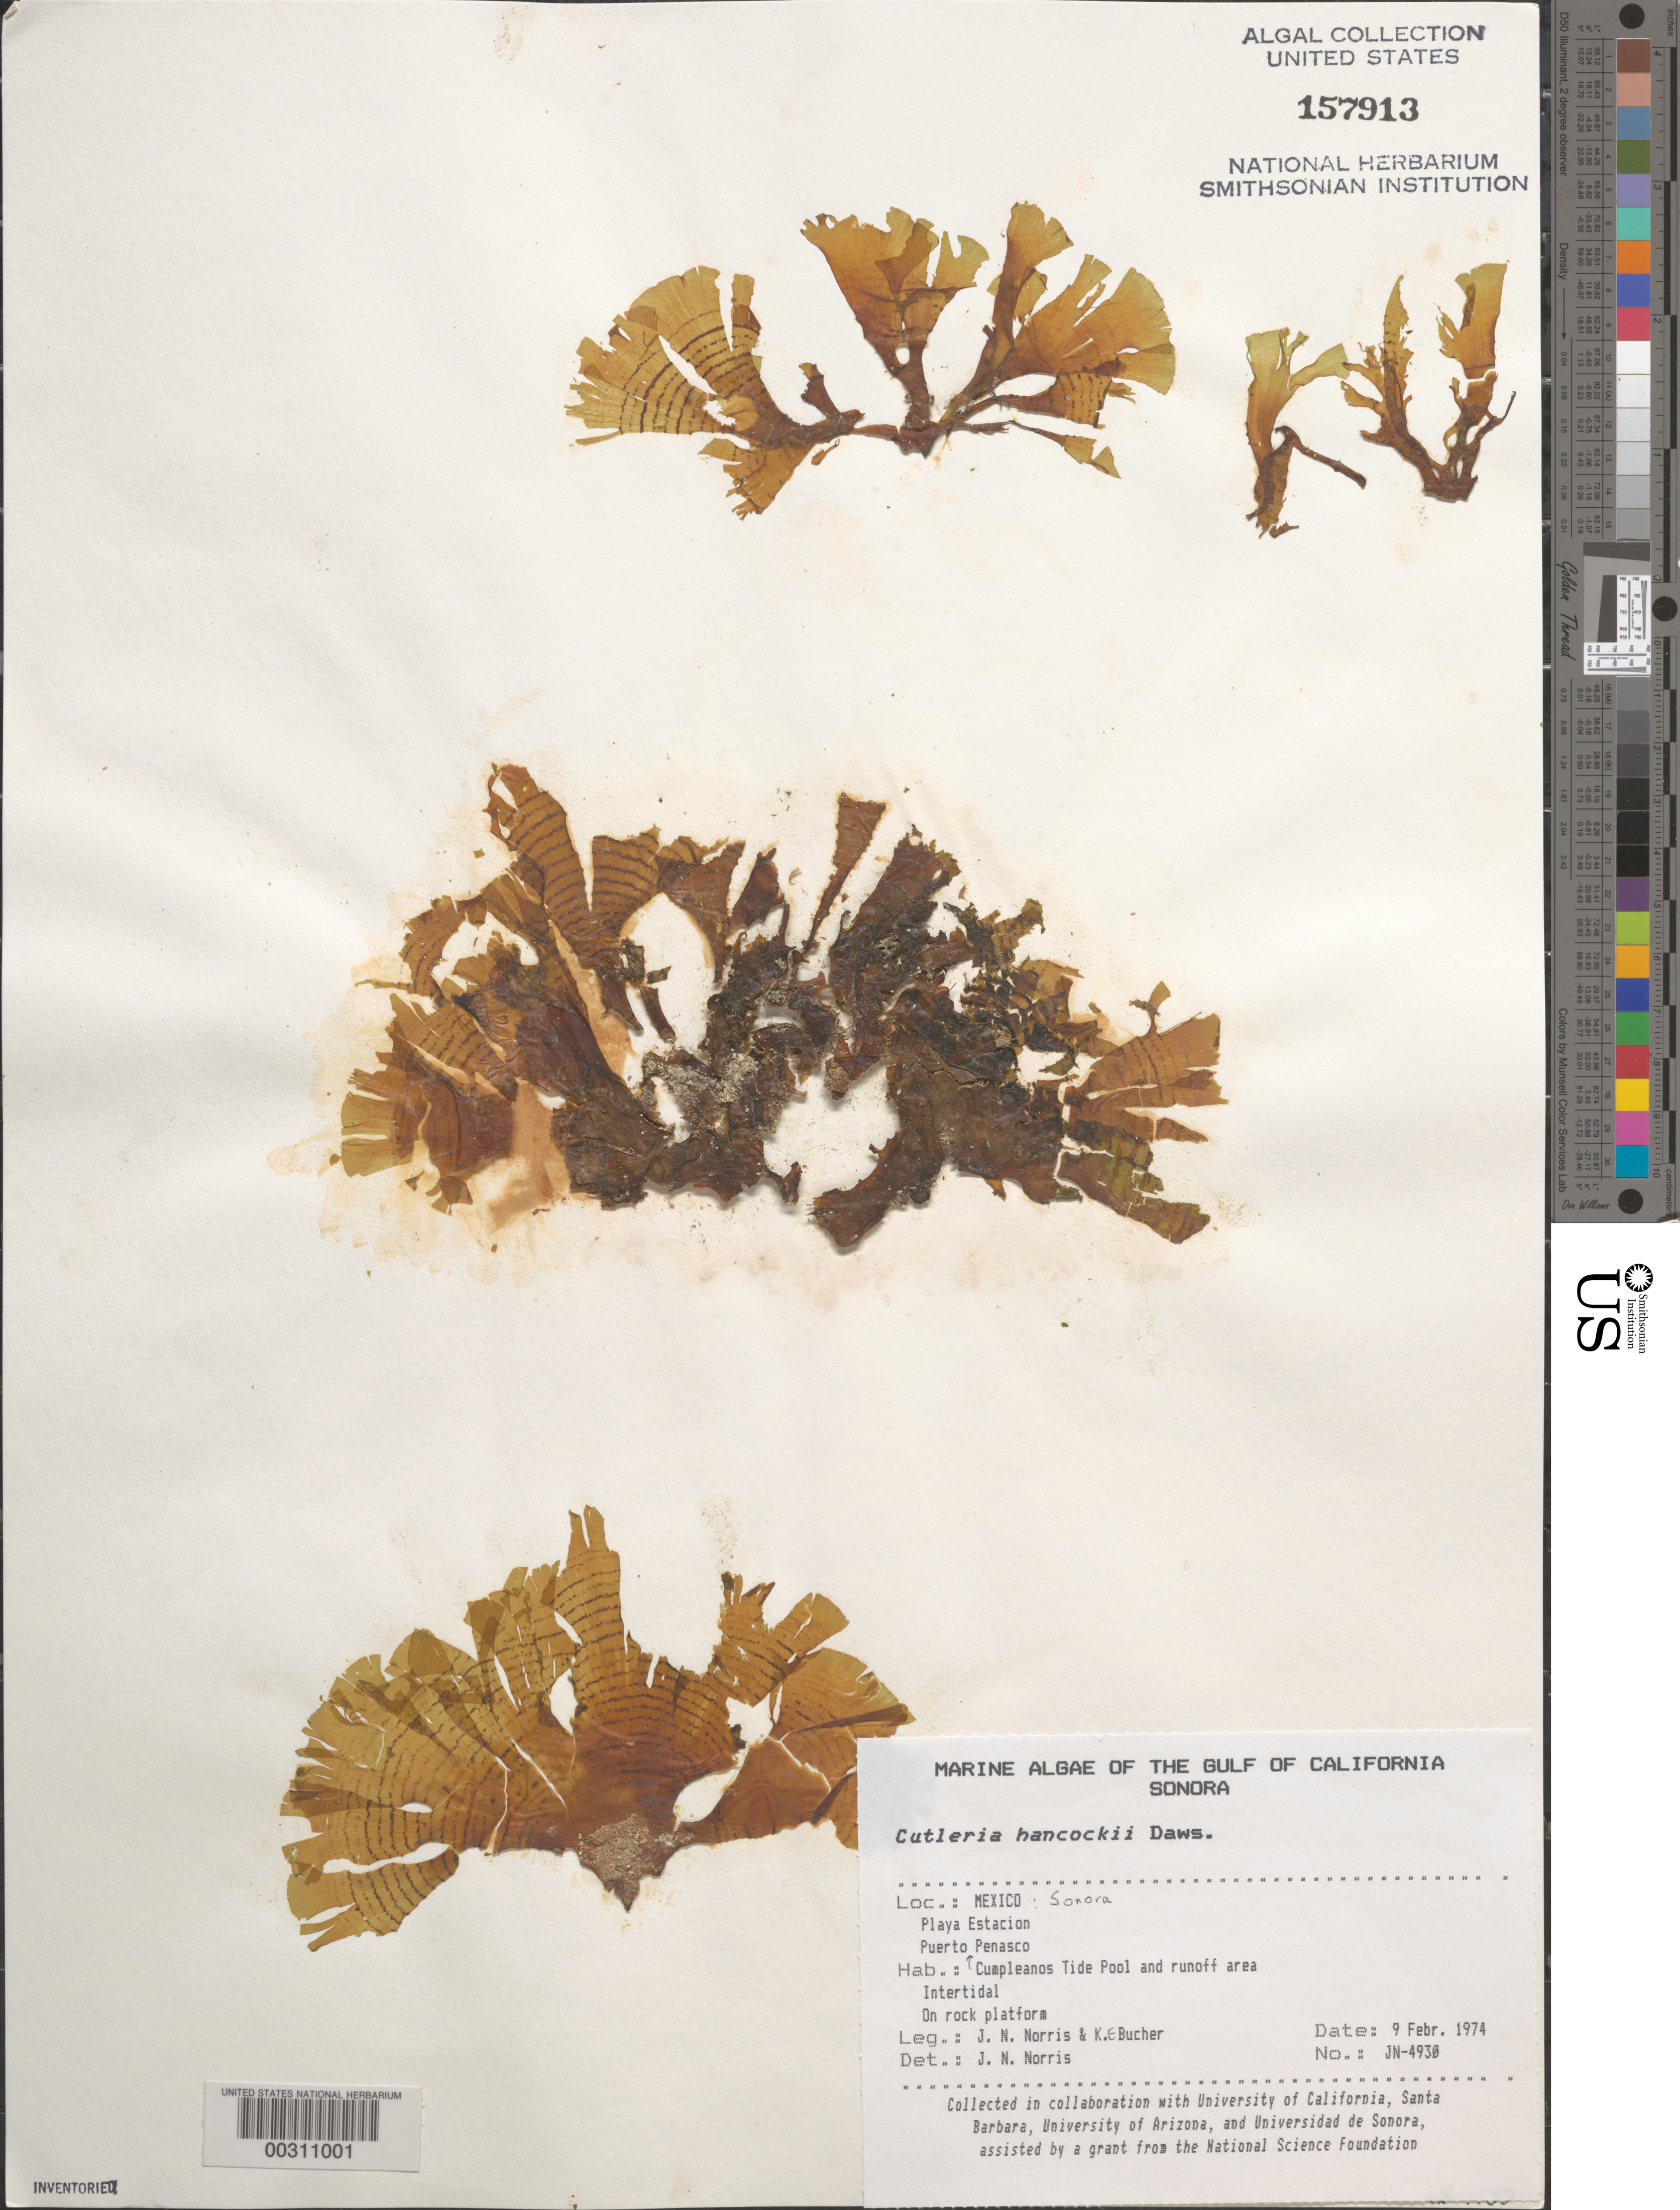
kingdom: Chromista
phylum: Ochrophyta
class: Phaeophyceae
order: Cutleriales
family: Cutleriaceae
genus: Cutleria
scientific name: Cutleria hancockii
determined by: Norris, James N.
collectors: J. N. Norris & K. E. Bucher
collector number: JN-4903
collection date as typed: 09 Feb 1974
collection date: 1974-02-09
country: Mexico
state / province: Sonora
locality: Playa Estacion, Puerto Penasco, Cumpleanos tide pool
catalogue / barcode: US 157913